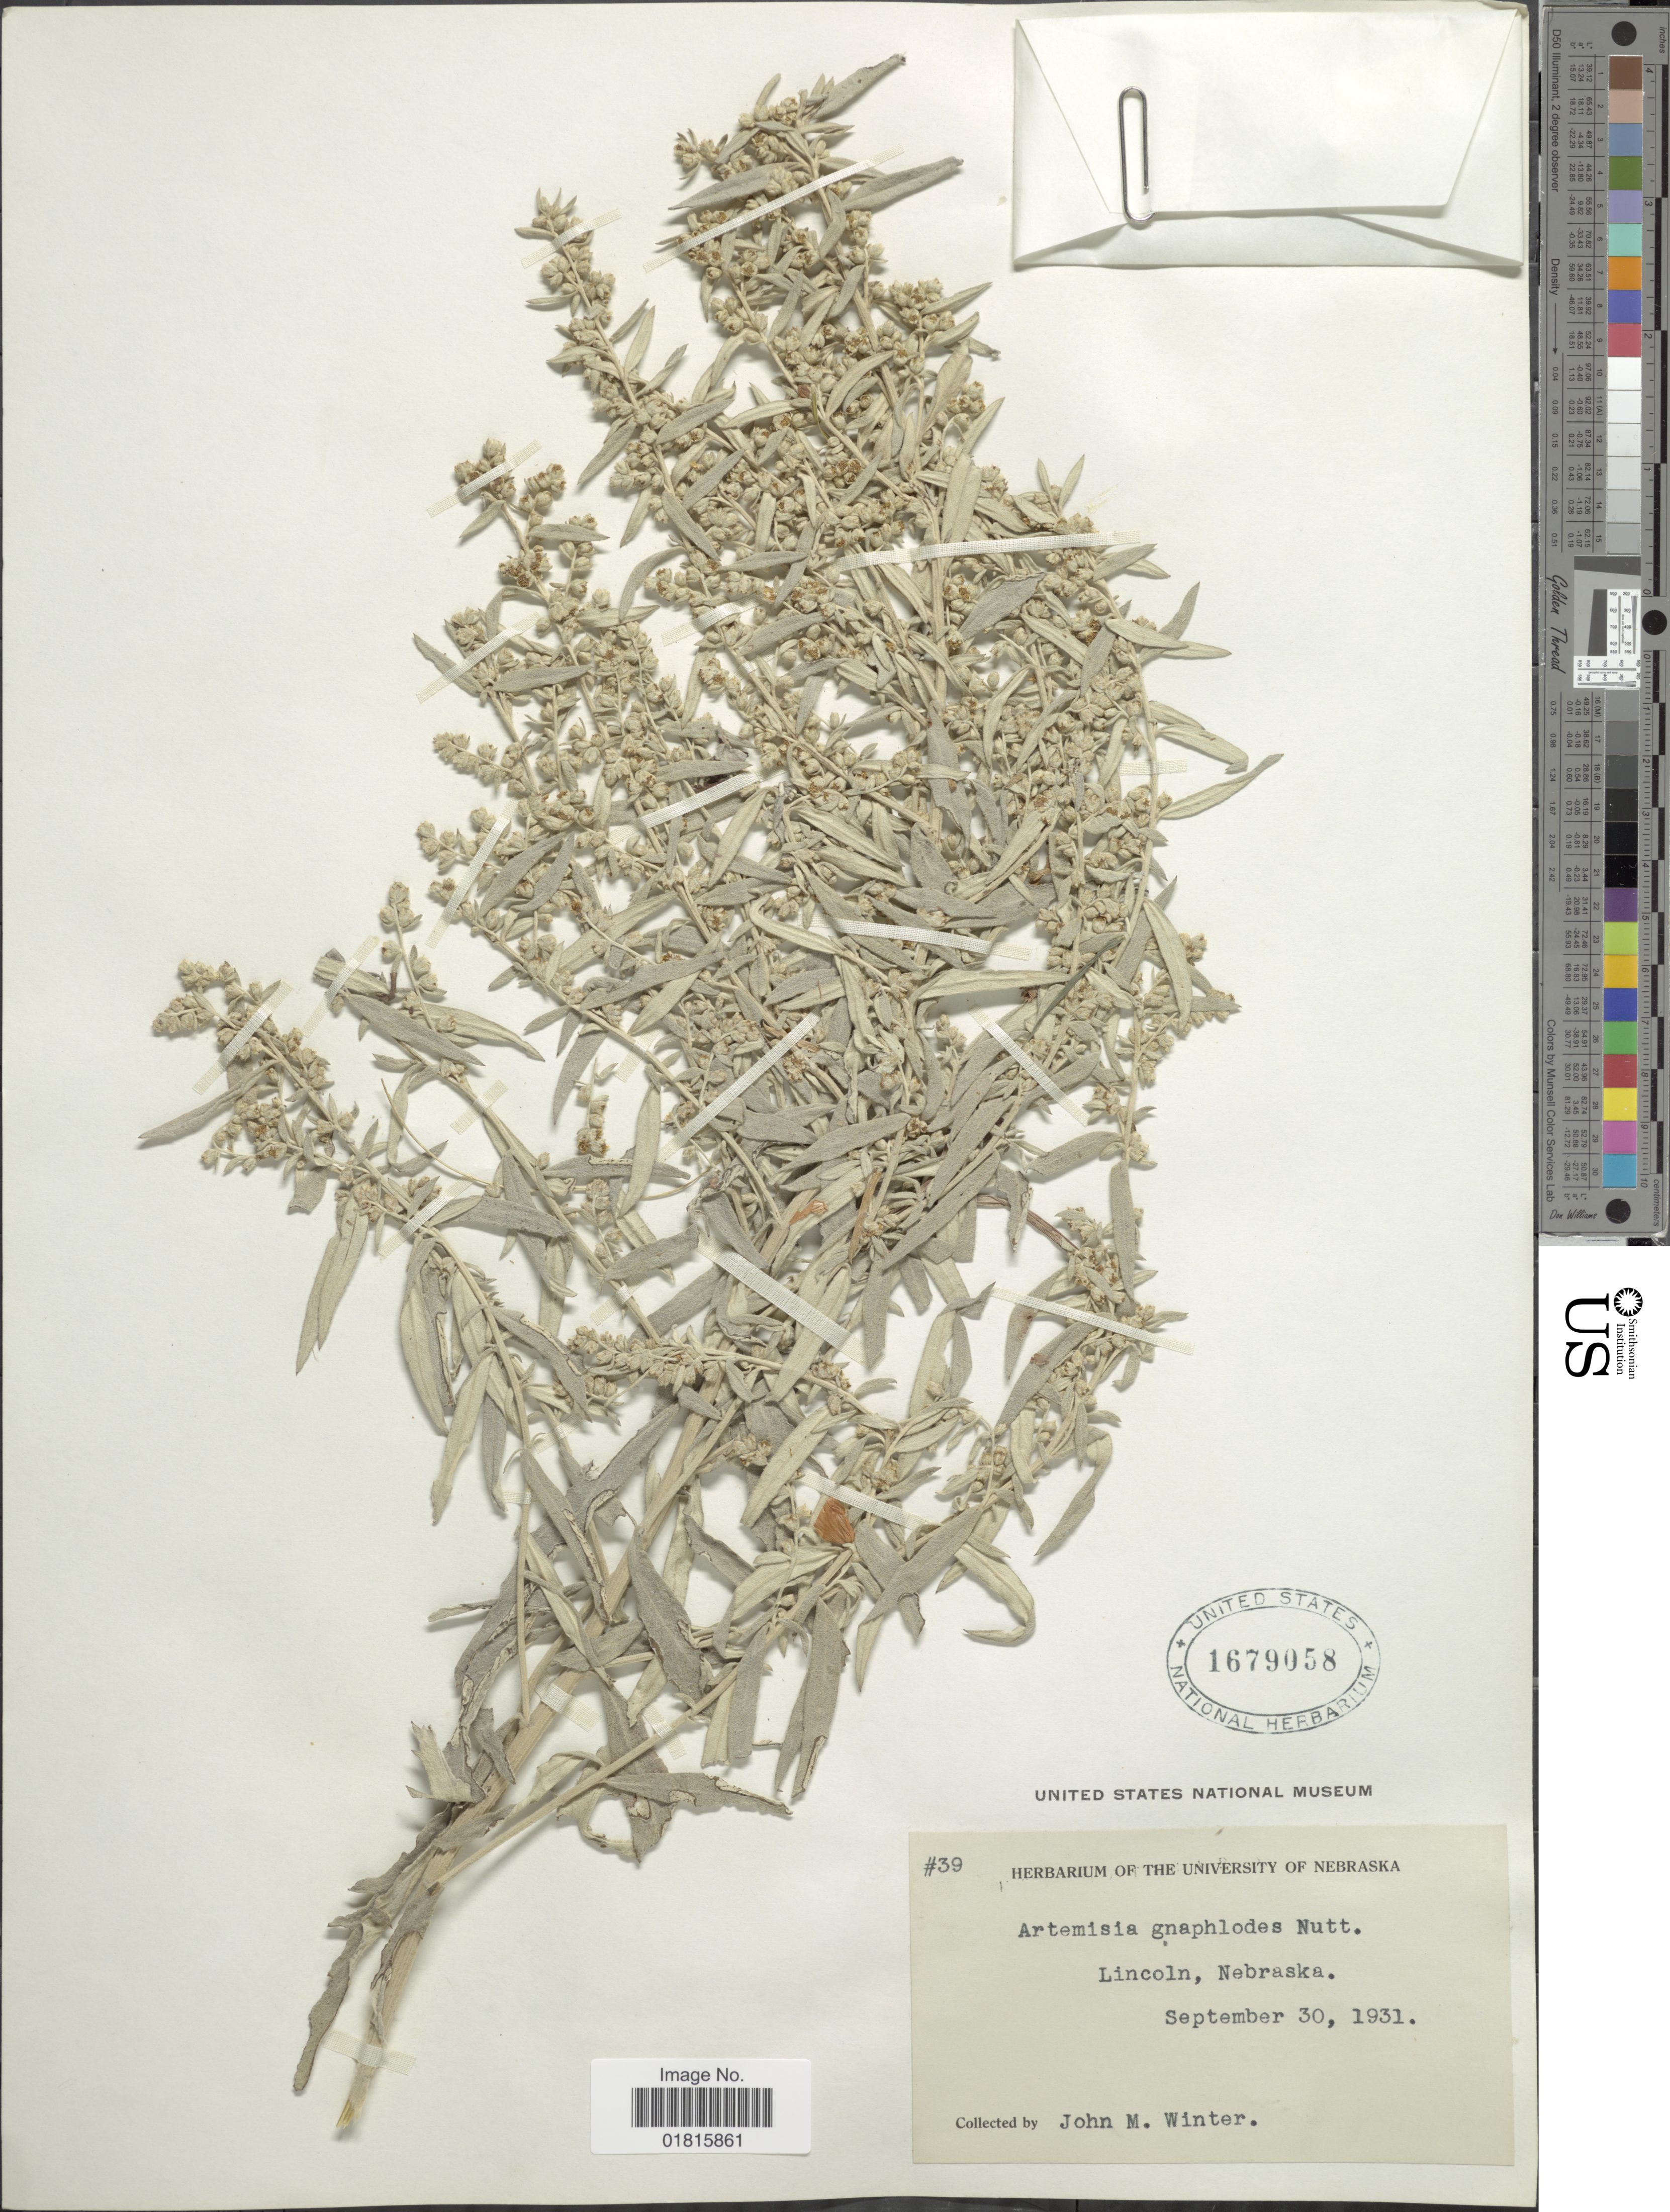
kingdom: Plantae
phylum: Tracheophyta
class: Magnoliopsida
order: Asterales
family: Asteraceae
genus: Artemisia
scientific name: Artemisia gnaphaloides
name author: Nutt.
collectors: J. M. Winter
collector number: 39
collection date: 1931-09-30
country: United States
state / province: Nebraska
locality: Lincoln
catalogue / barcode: US 1679058